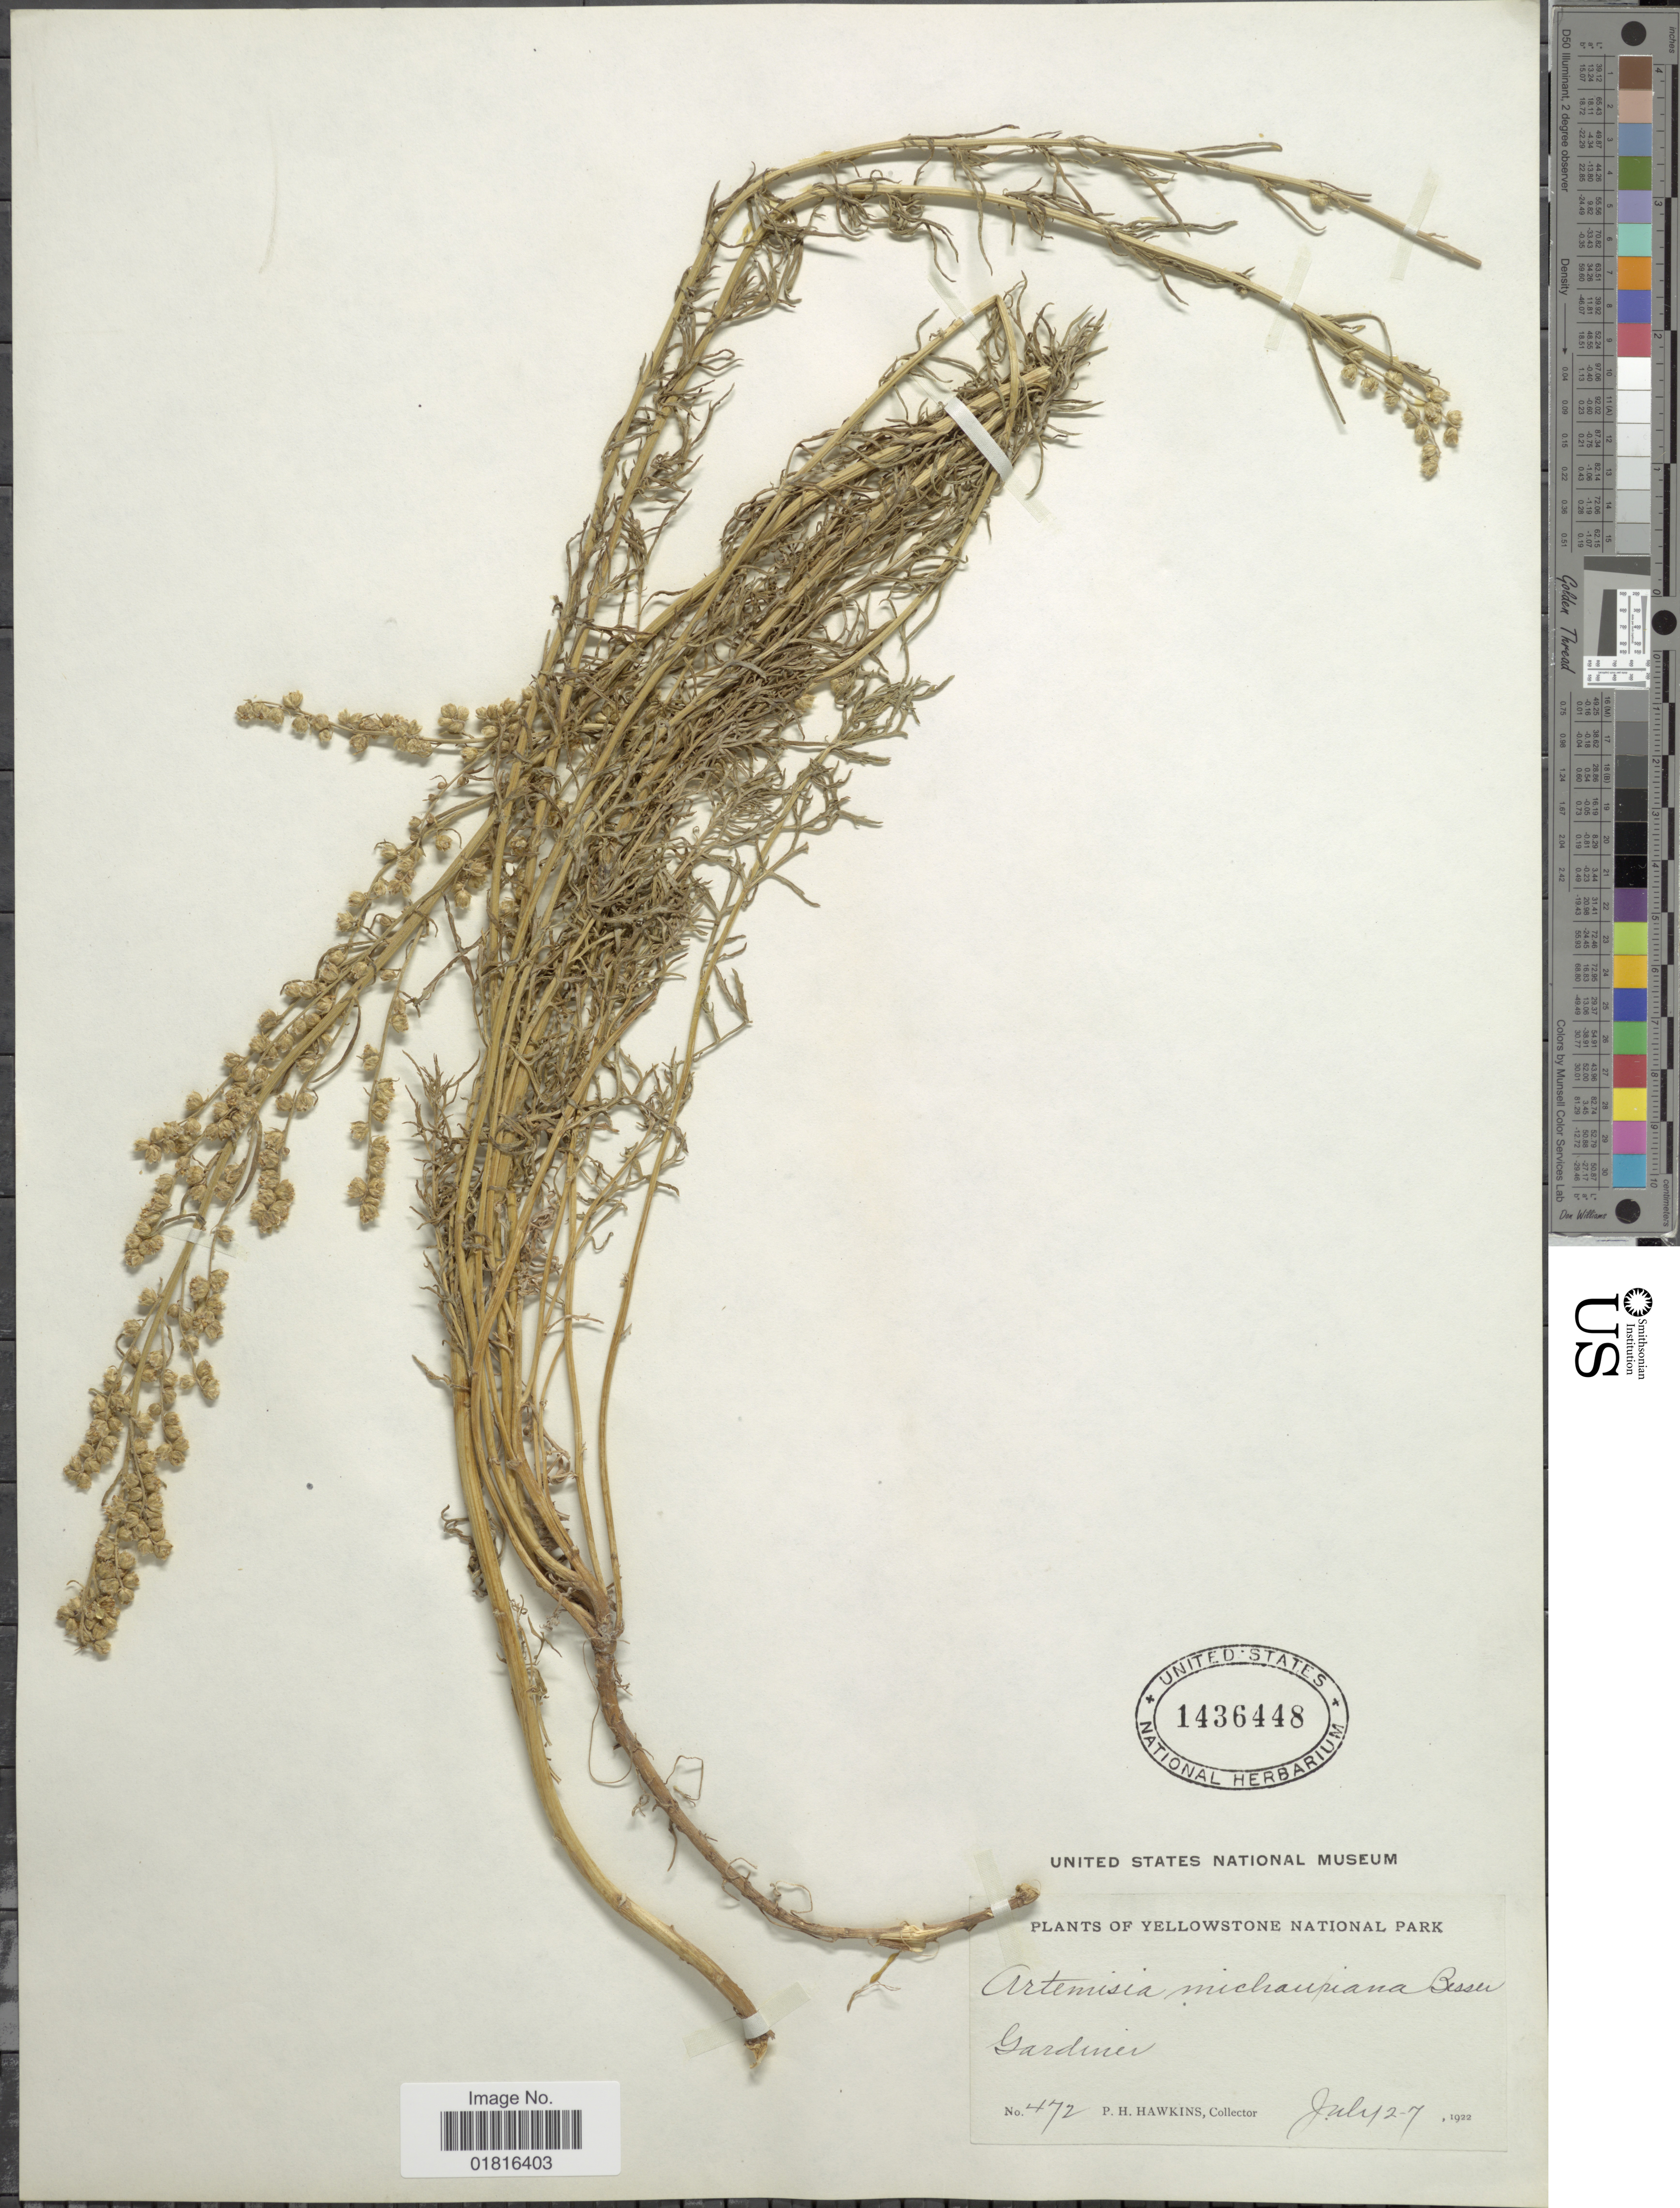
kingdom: Plantae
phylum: Tracheophyta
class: Magnoliopsida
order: Asterales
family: Asteraceae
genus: Artemisia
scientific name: Artemisia michauxiana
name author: Besser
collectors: P. Hawkins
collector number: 472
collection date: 1922-07-02/1922-07-07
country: United States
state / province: Montana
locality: Yellowstone National Park, Gardiner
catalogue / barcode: US 1436448